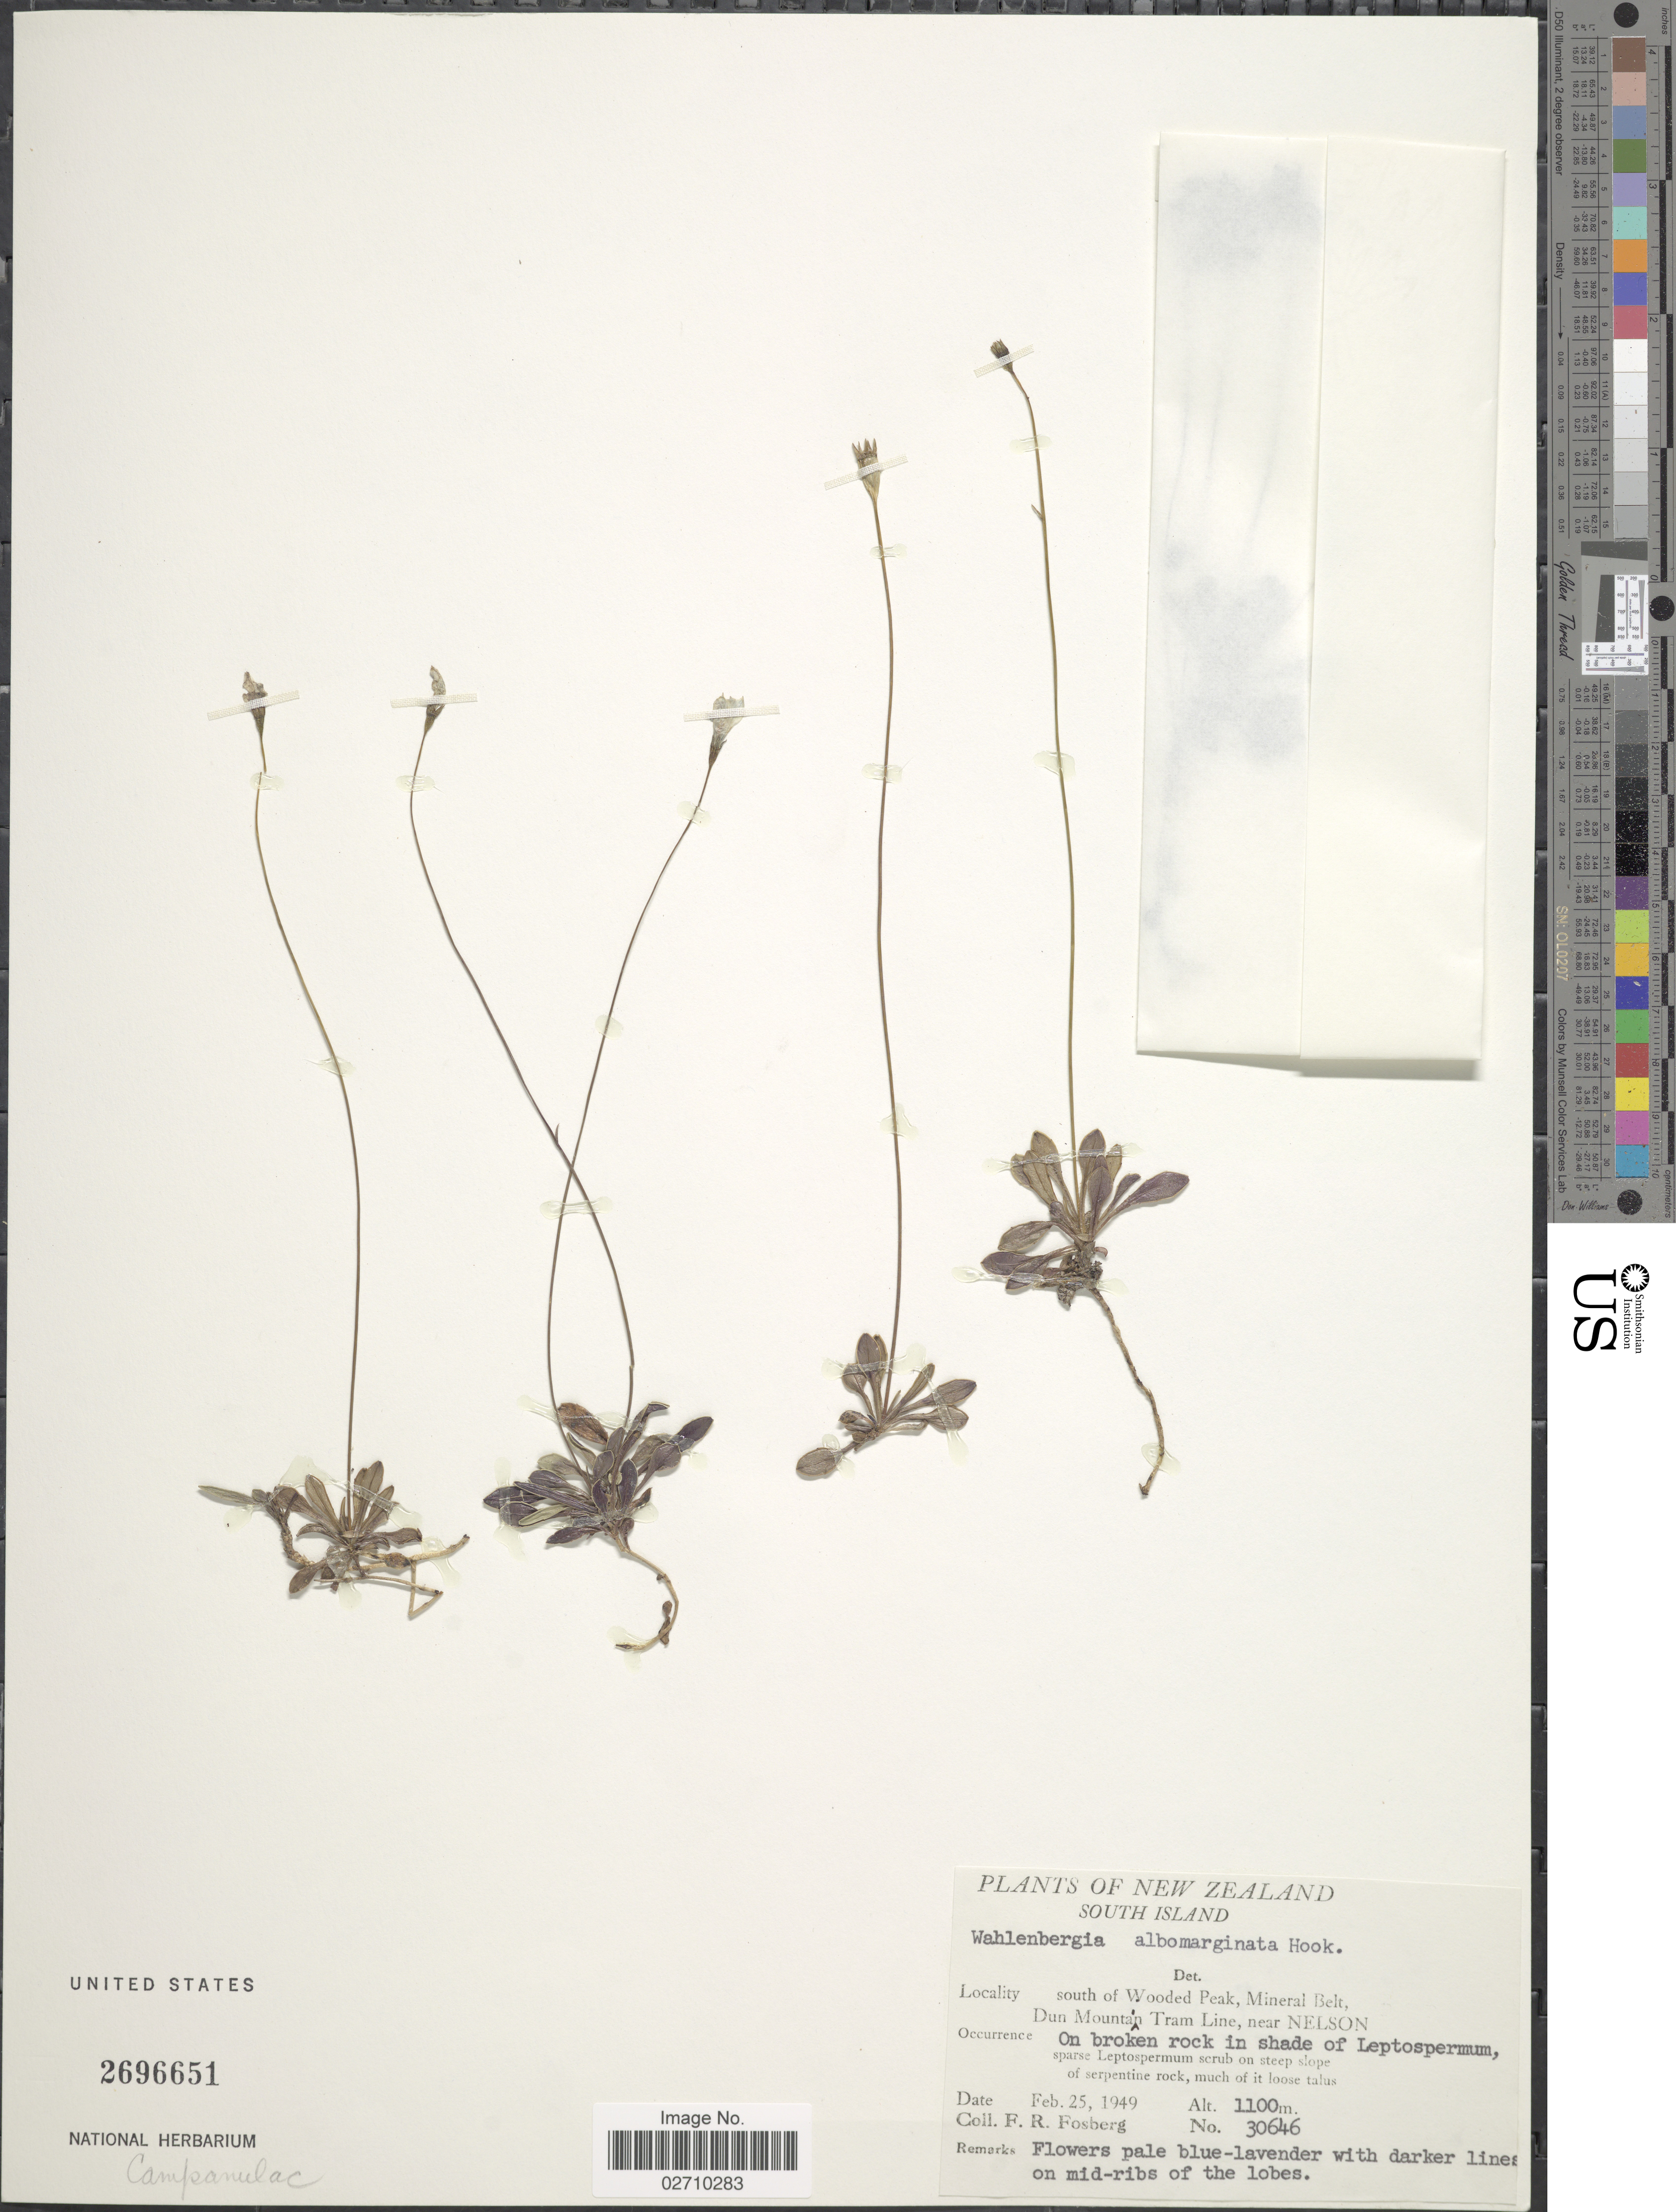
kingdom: Plantae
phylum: Tracheophyta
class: Magnoliopsida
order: Asterales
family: Campanulaceae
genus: Wahlenbergia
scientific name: Wahlenbergia albomarginata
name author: Hook.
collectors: F. R. Fosberg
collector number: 30646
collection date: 1949-02-25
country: New Zealand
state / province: Nelson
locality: South Island. South Wooded Peak, Mineral Belt, Dun Mountain Tram Line, near Nelson.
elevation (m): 1100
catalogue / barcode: US 2696651